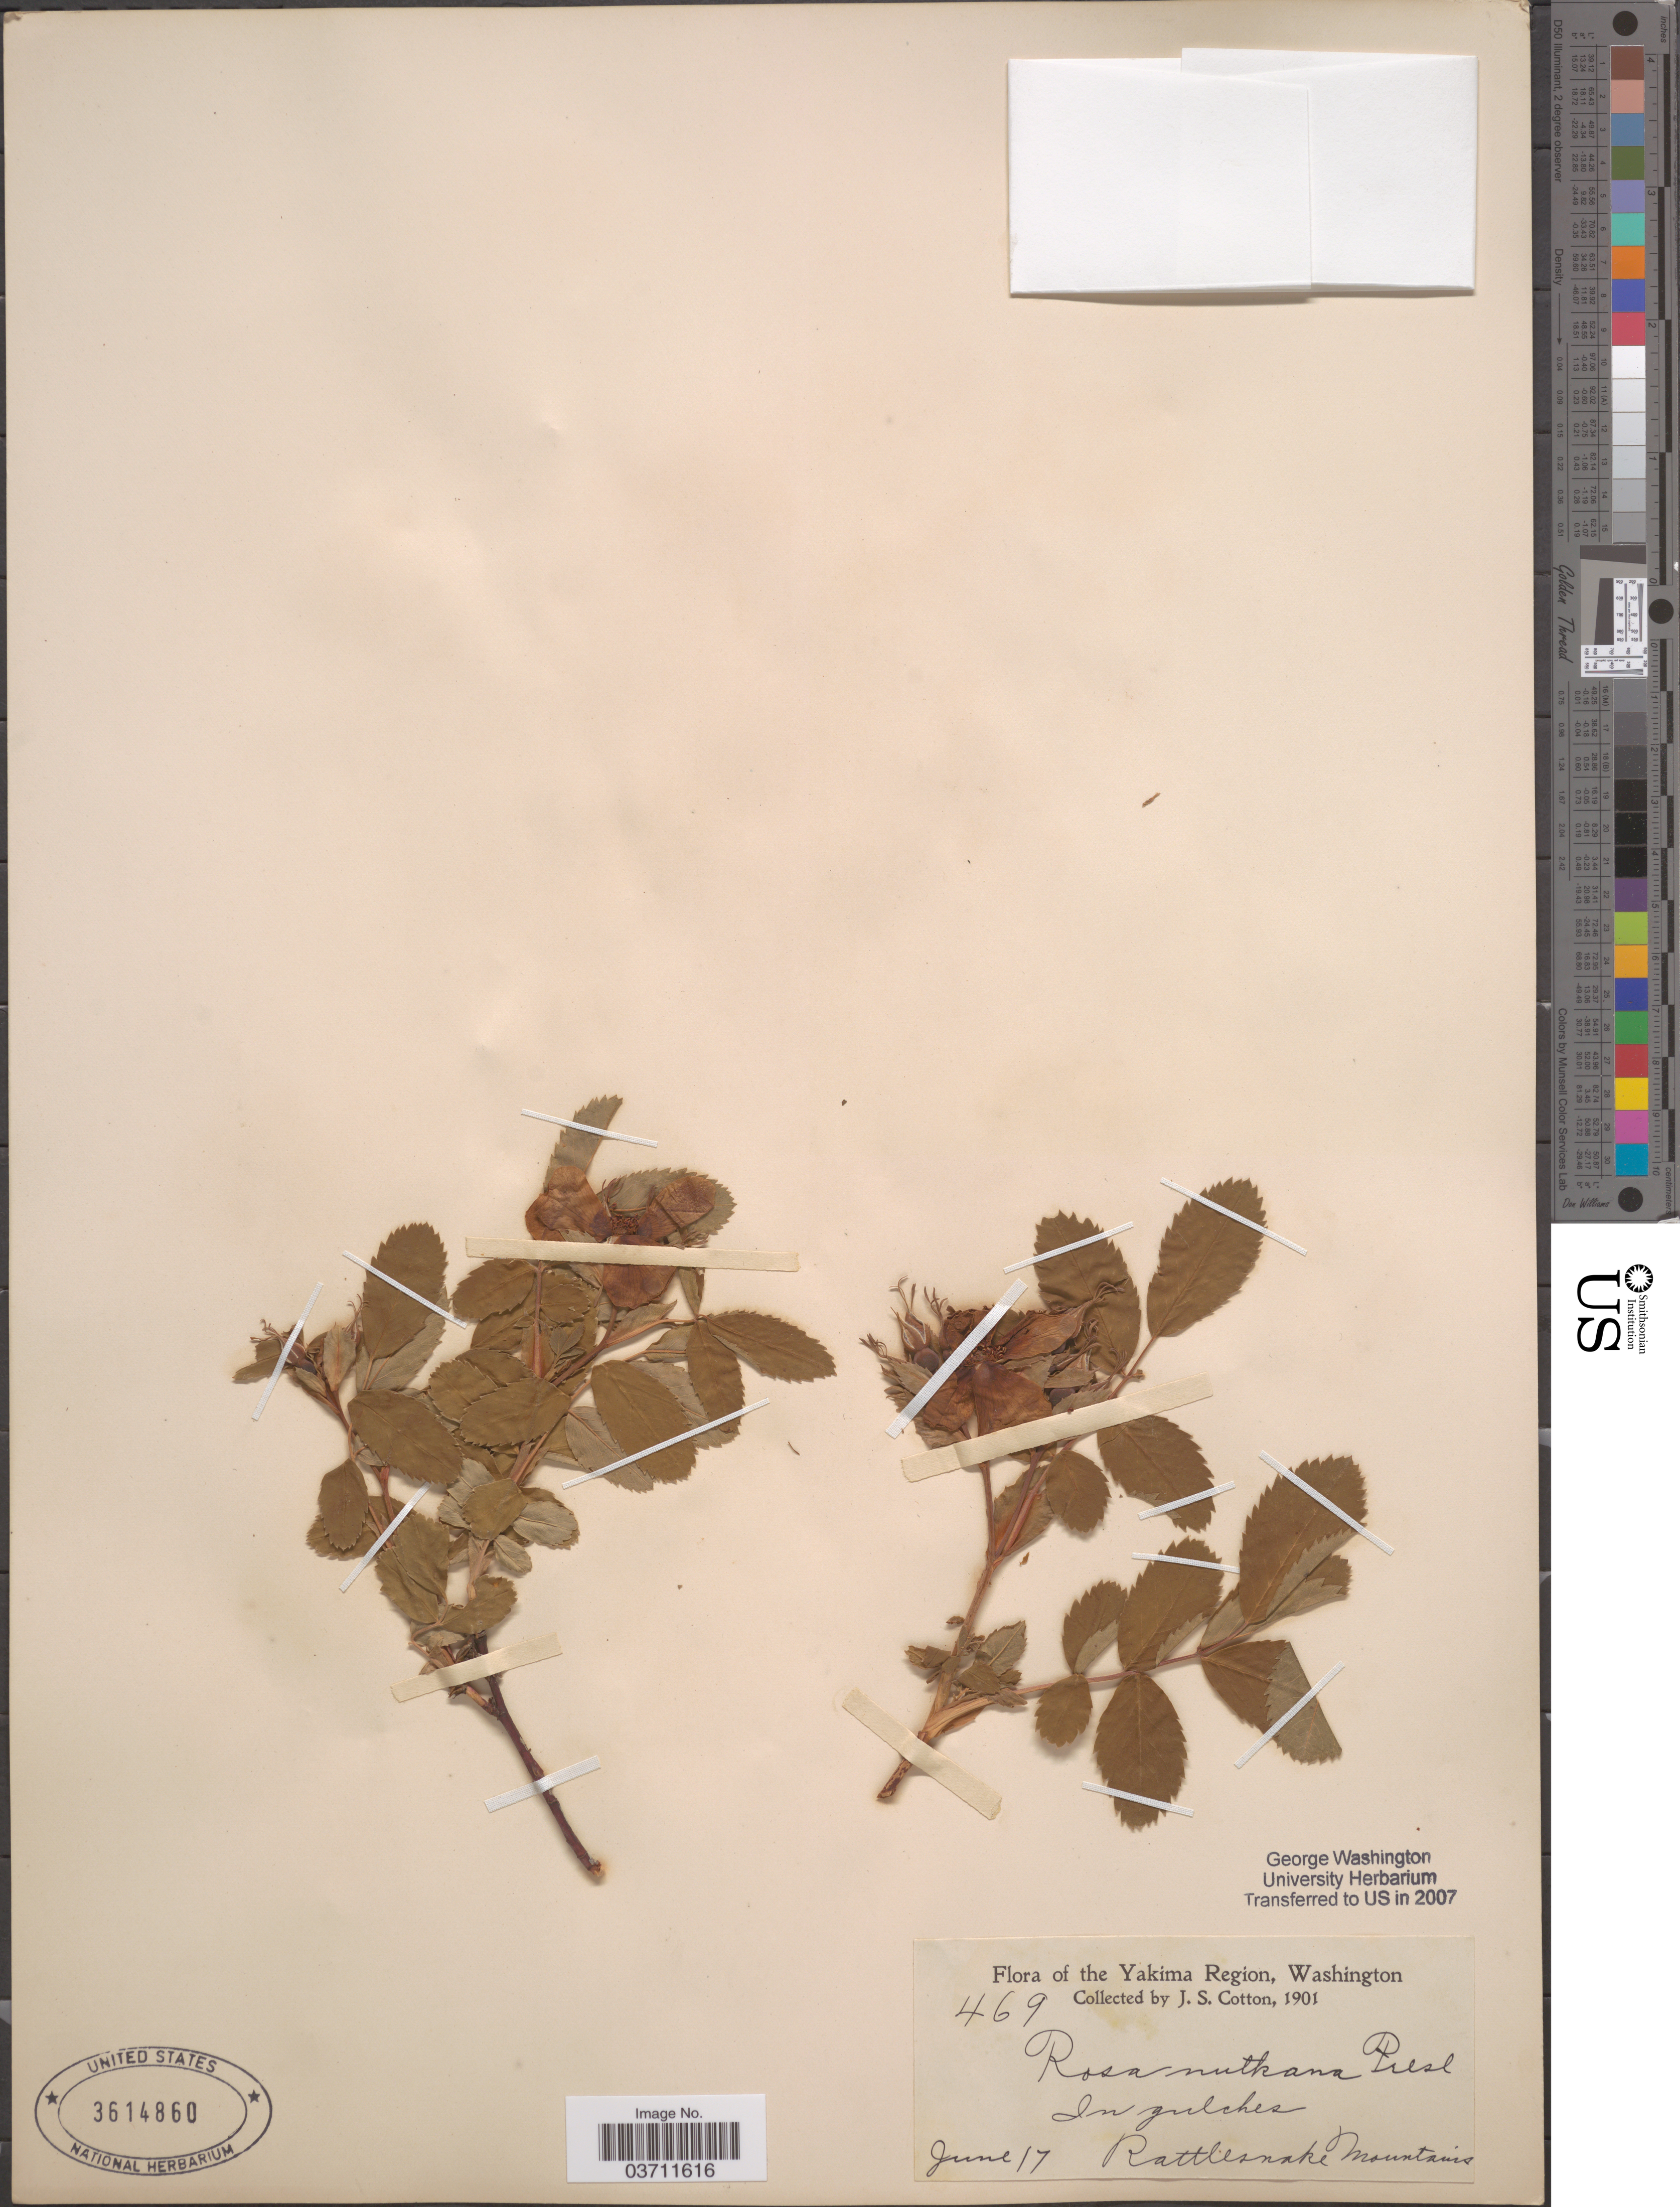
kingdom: Plantae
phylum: Tracheophyta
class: Magnoliopsida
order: Rosales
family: Rosaceae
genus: Rosa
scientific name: Rosa nutkana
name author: C. Presl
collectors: J. S. Cotton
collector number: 469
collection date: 1901-06-17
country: United States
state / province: Washington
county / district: Yakima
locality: The Yakima Region. Rattlesnake Mountains.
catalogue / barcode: US 3614860